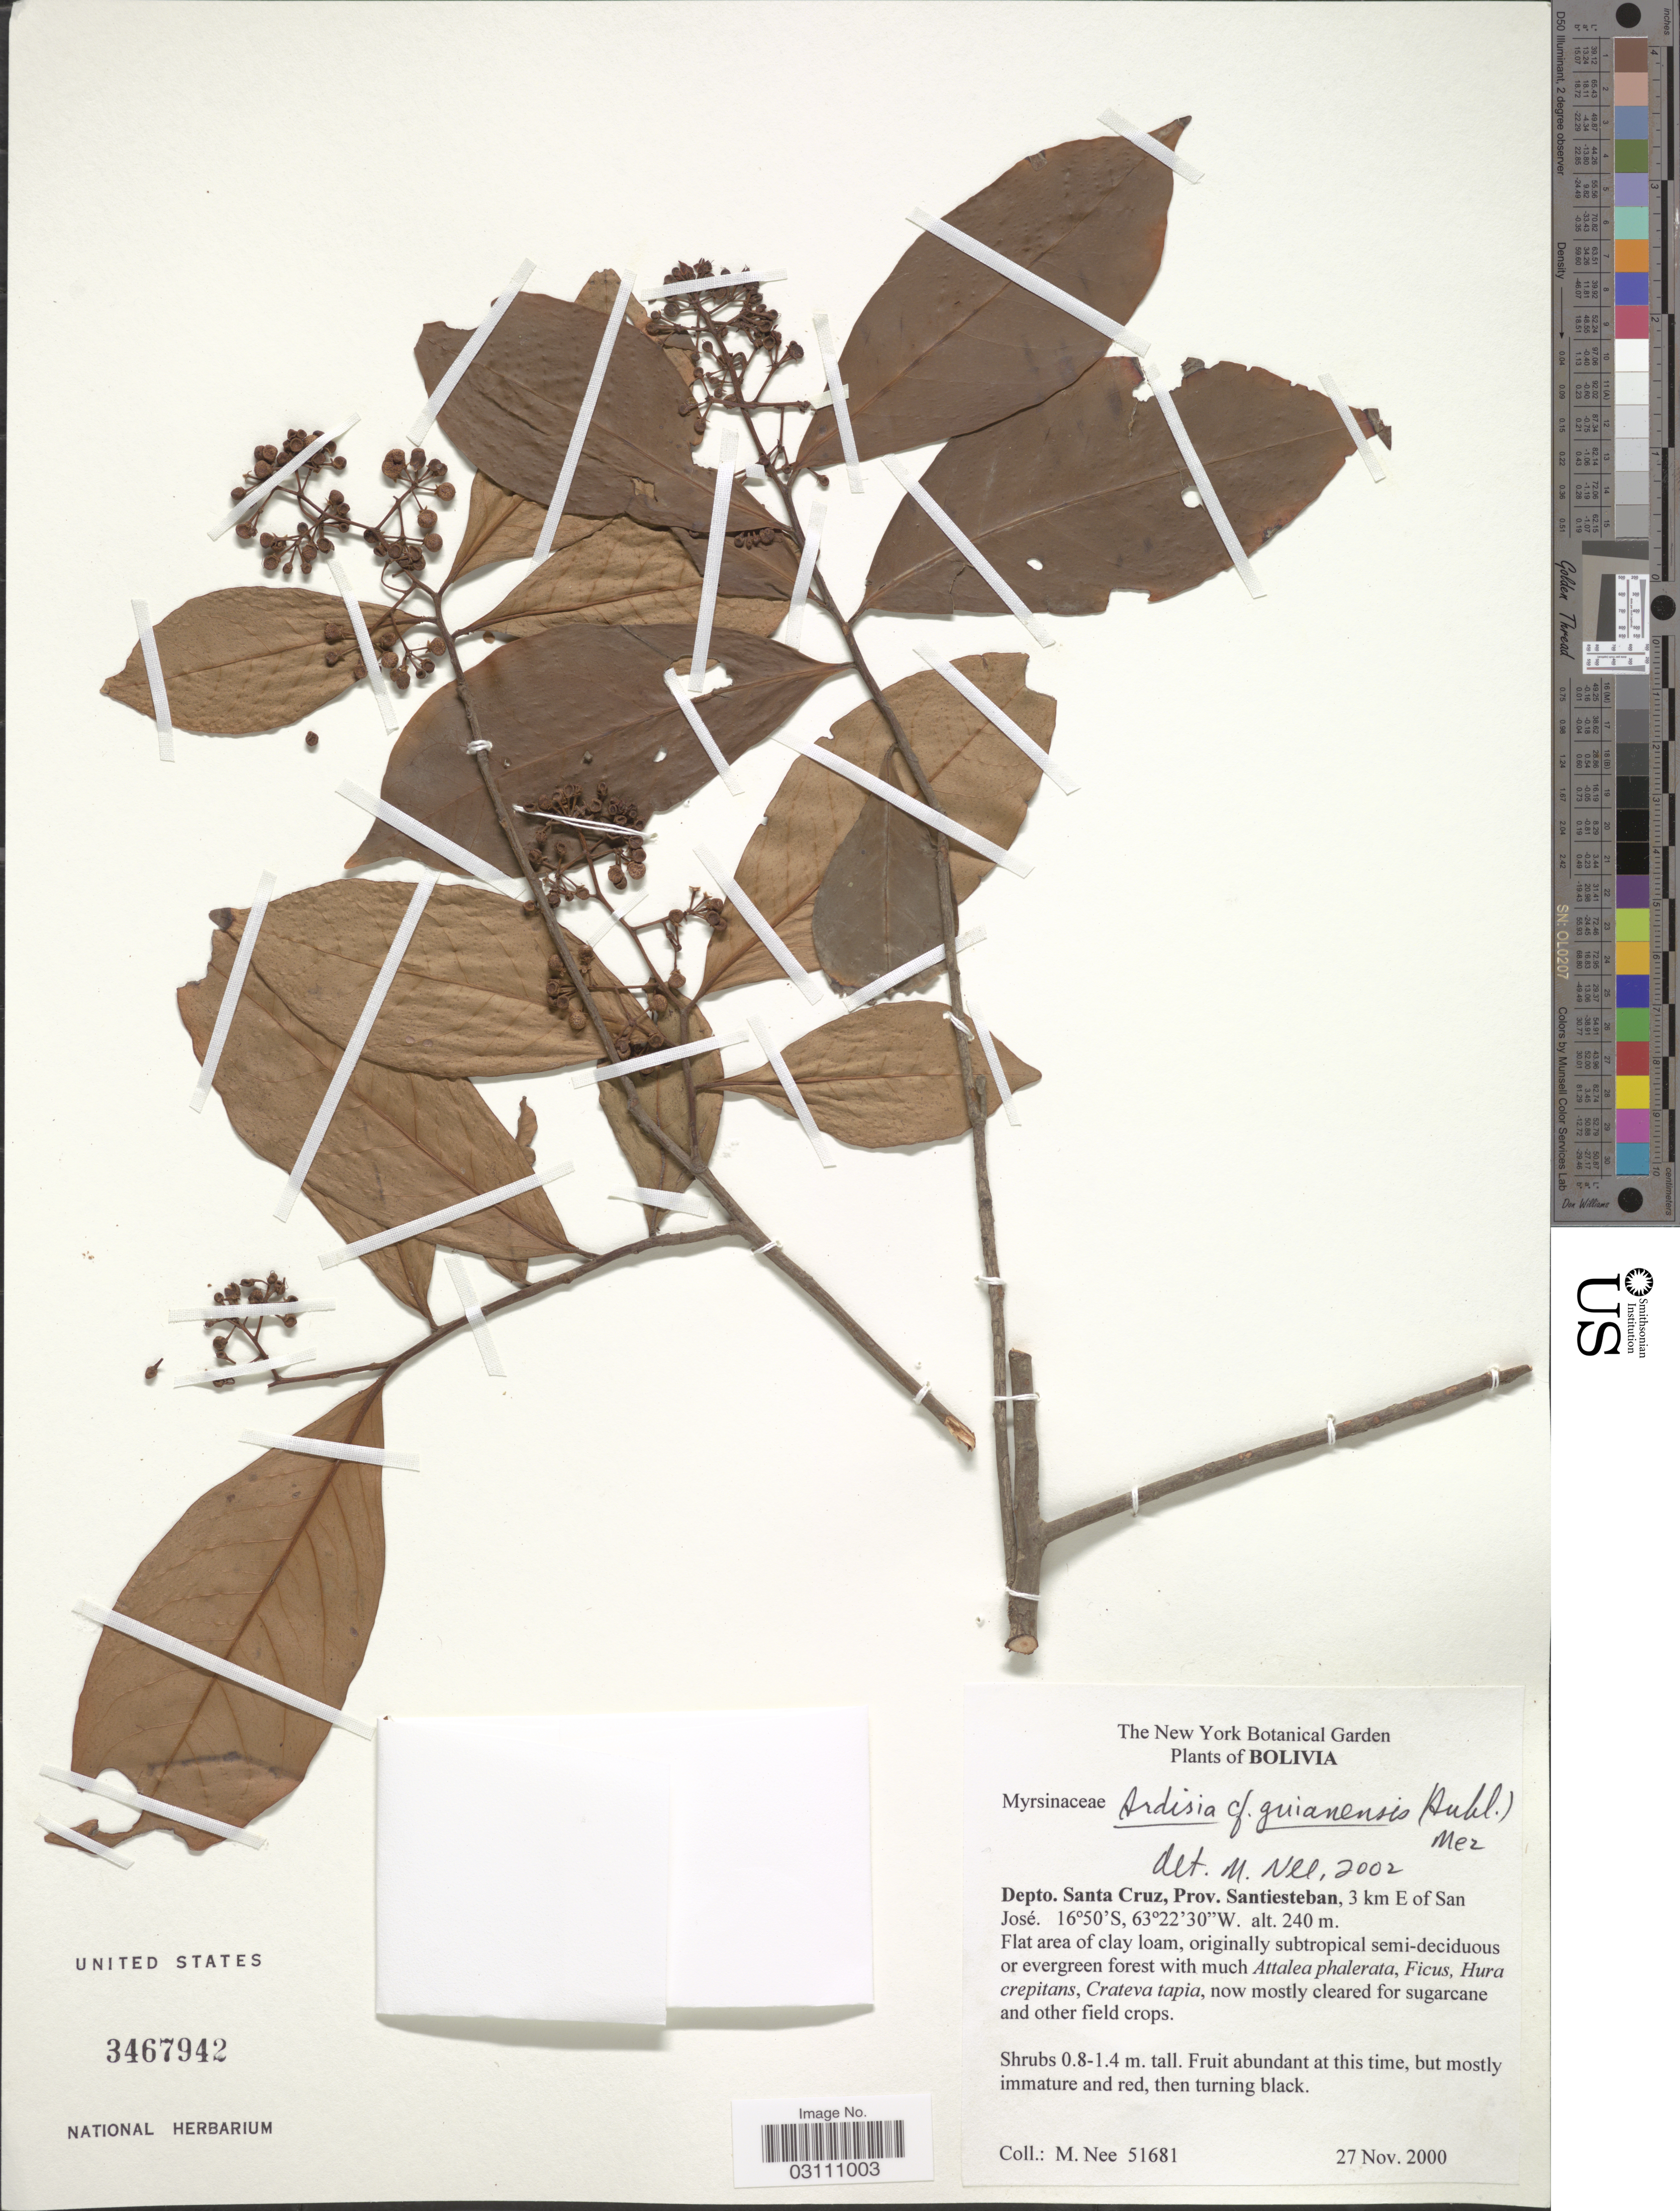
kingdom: Plantae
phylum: Tracheophyta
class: Magnoliopsida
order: Ericales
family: Primulaceae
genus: Ardisia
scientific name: Ardisia guianensis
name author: (Aubl.) Mez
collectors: M. Nee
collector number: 51681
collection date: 2000-11-27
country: Bolivia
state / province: Santa Cruz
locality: Depto. Santa Cruz, Prov. Santiesteban, 3 km E of San José.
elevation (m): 240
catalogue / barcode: US 3467942